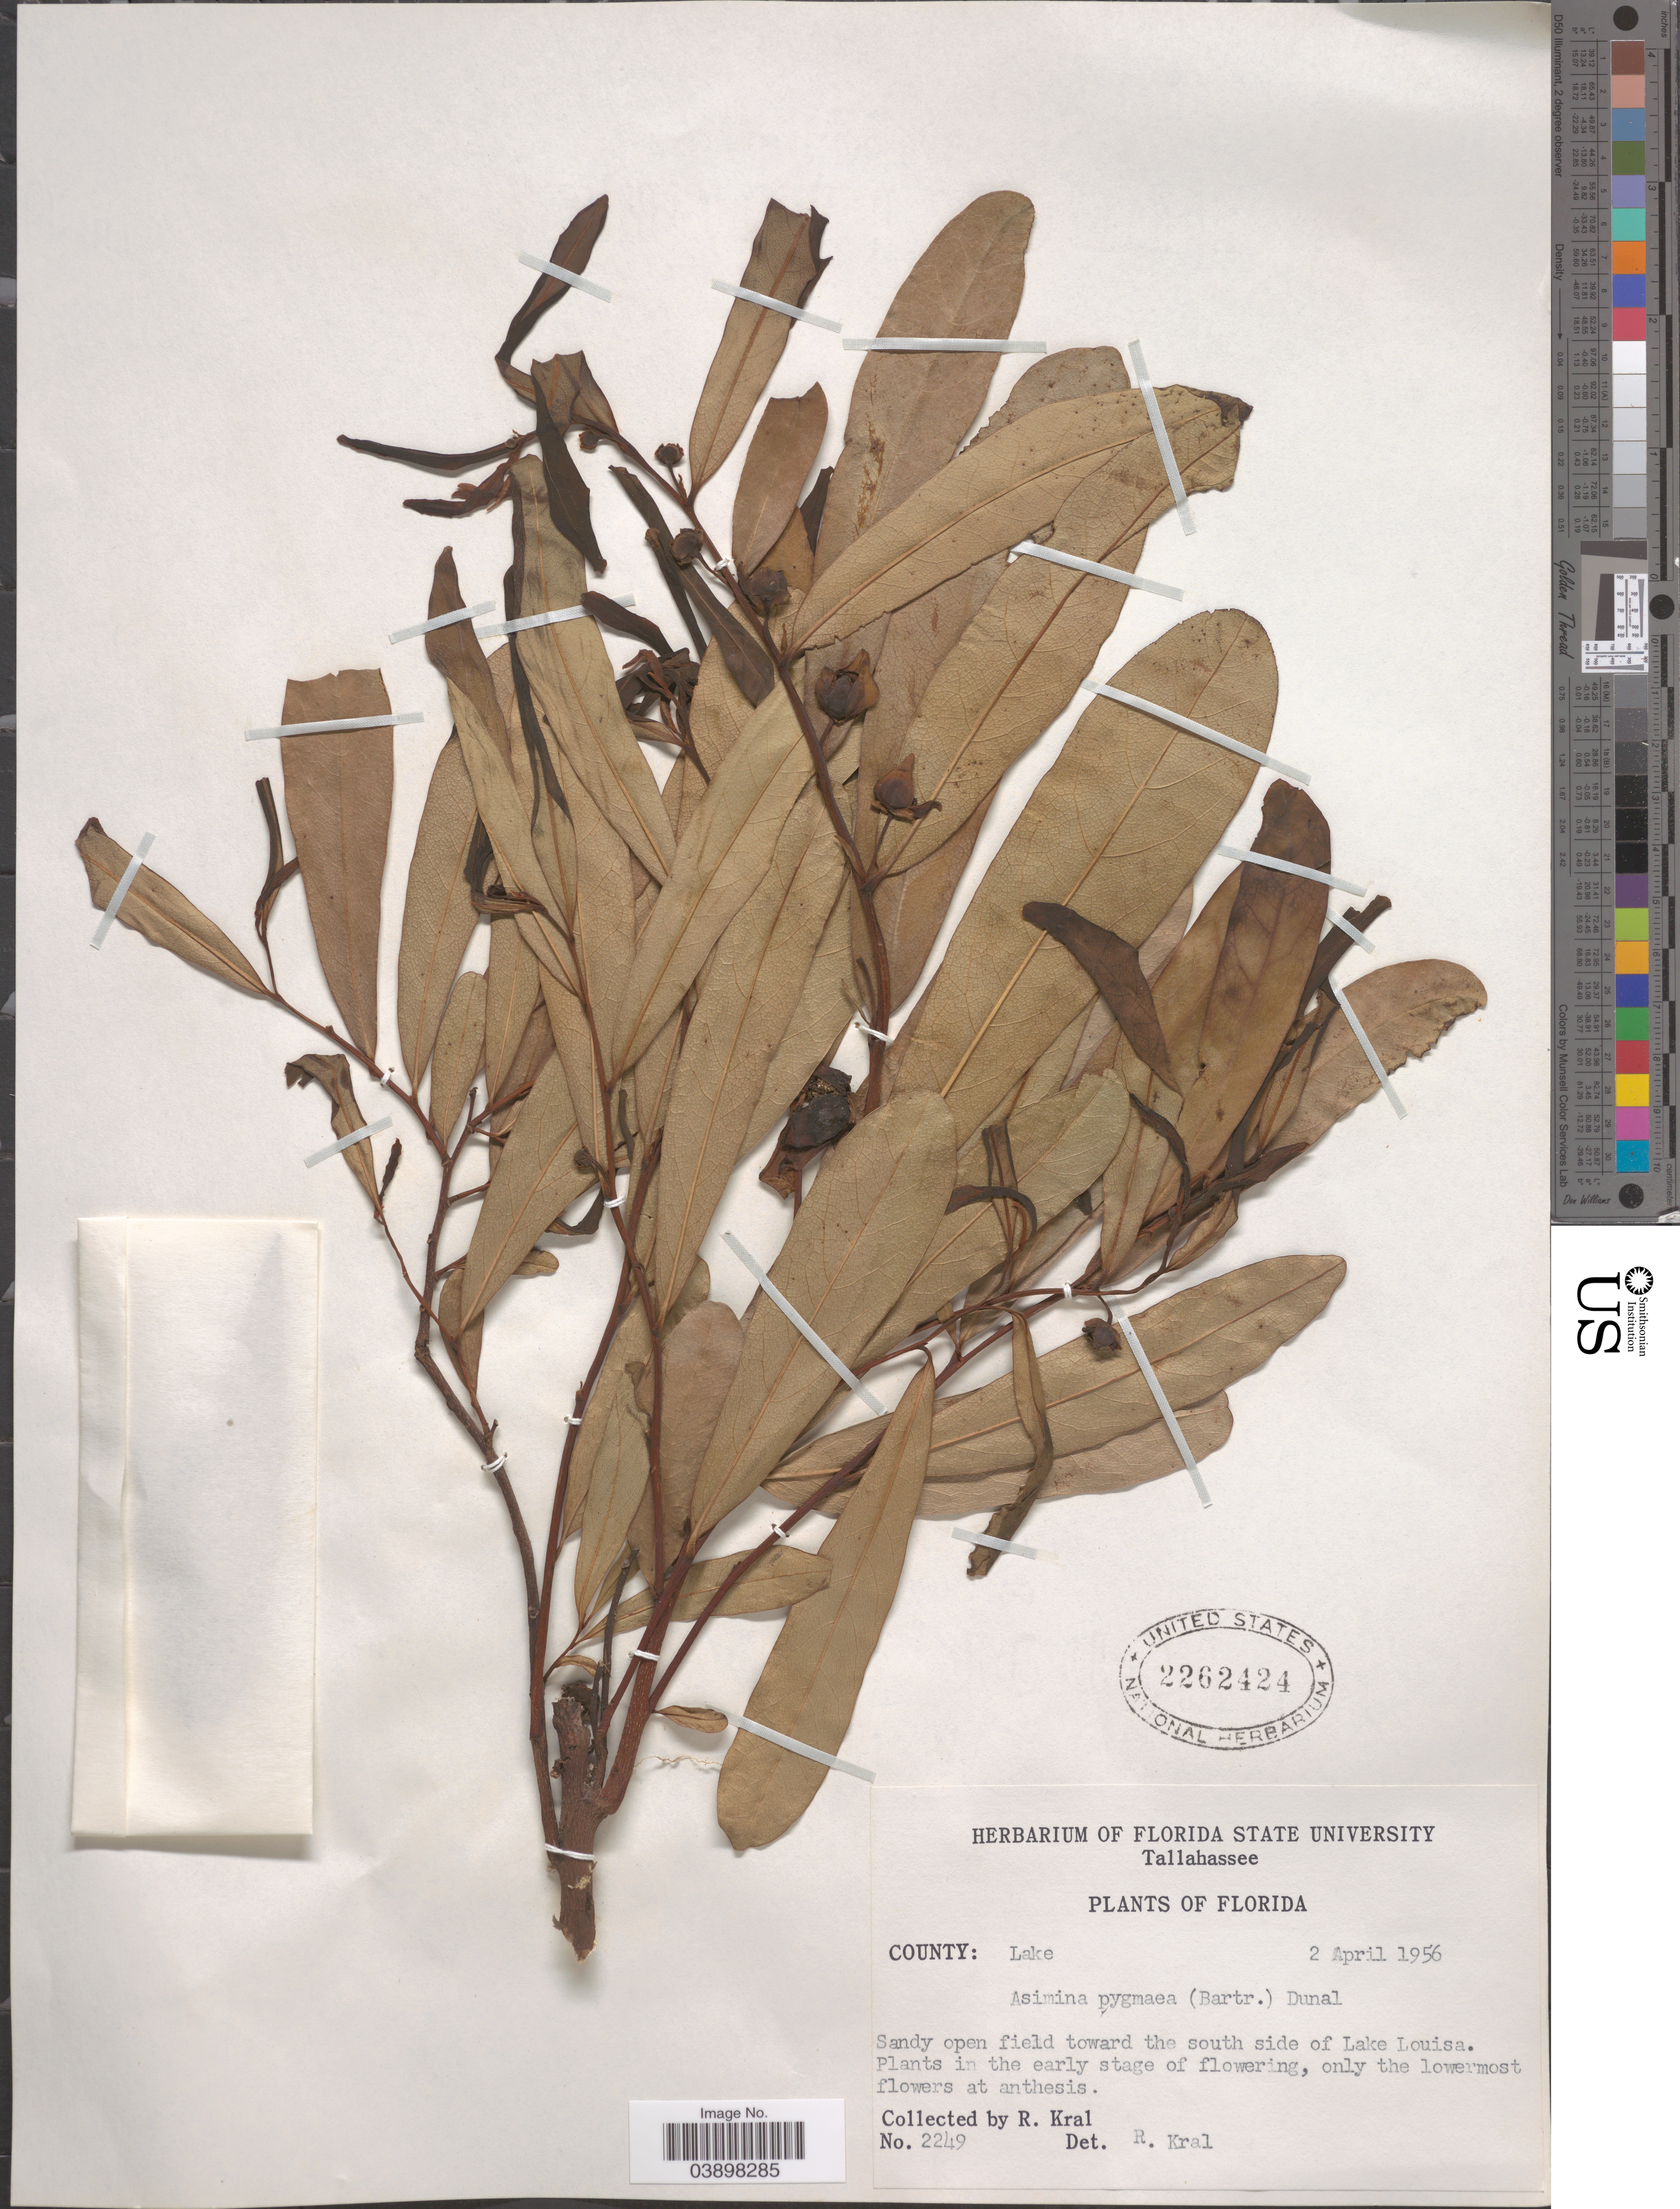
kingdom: Plantae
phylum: Tracheophyta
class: Magnoliopsida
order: Magnoliales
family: Annonaceae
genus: Asimina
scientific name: Asimina pygmaea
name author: Dunal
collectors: R. Kral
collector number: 2249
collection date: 1956-04-02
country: United States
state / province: Florida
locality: County: Lake. Sandy open field toward the south side of Lake Louisa.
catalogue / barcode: US 2262424